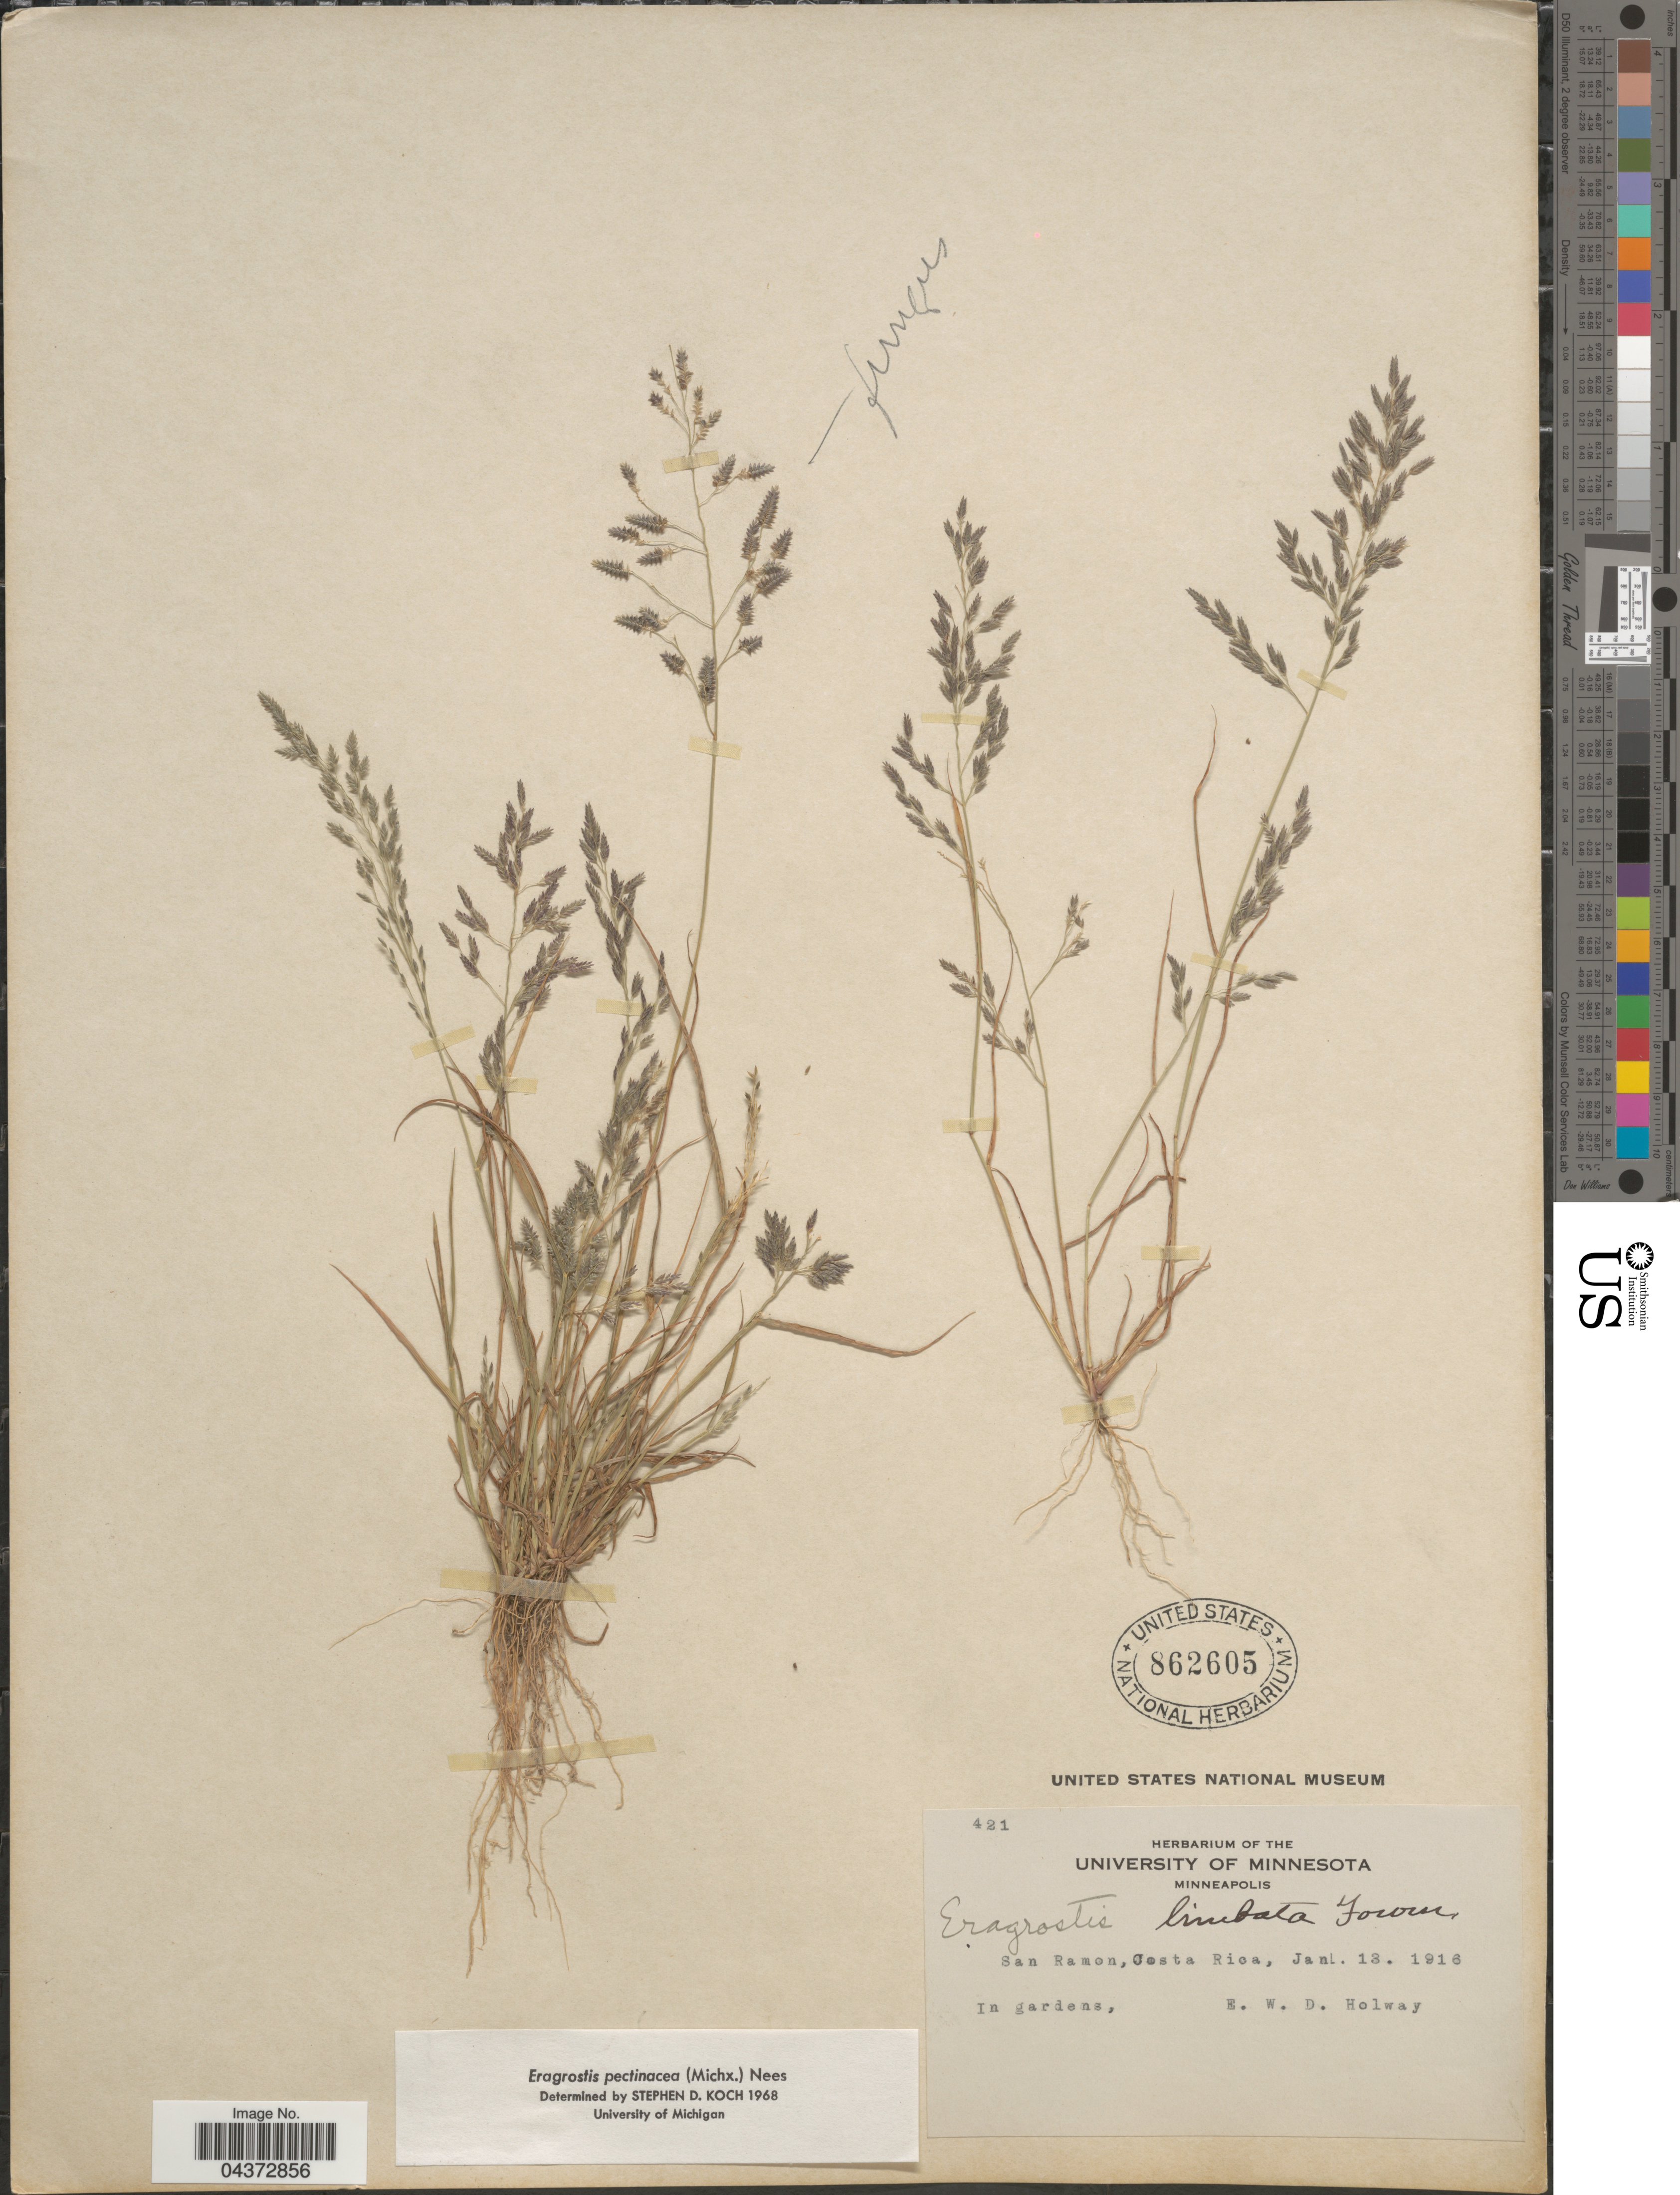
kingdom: Plantae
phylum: Tracheophyta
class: Liliopsida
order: Poales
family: Poaceae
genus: Eragrostis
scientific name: Eragrostis pectinacea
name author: (Michx.) Nees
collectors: E. W. D. Holway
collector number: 421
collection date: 1916-01-13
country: Costa Rica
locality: San Ramon. In gardens.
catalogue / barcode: US 862605